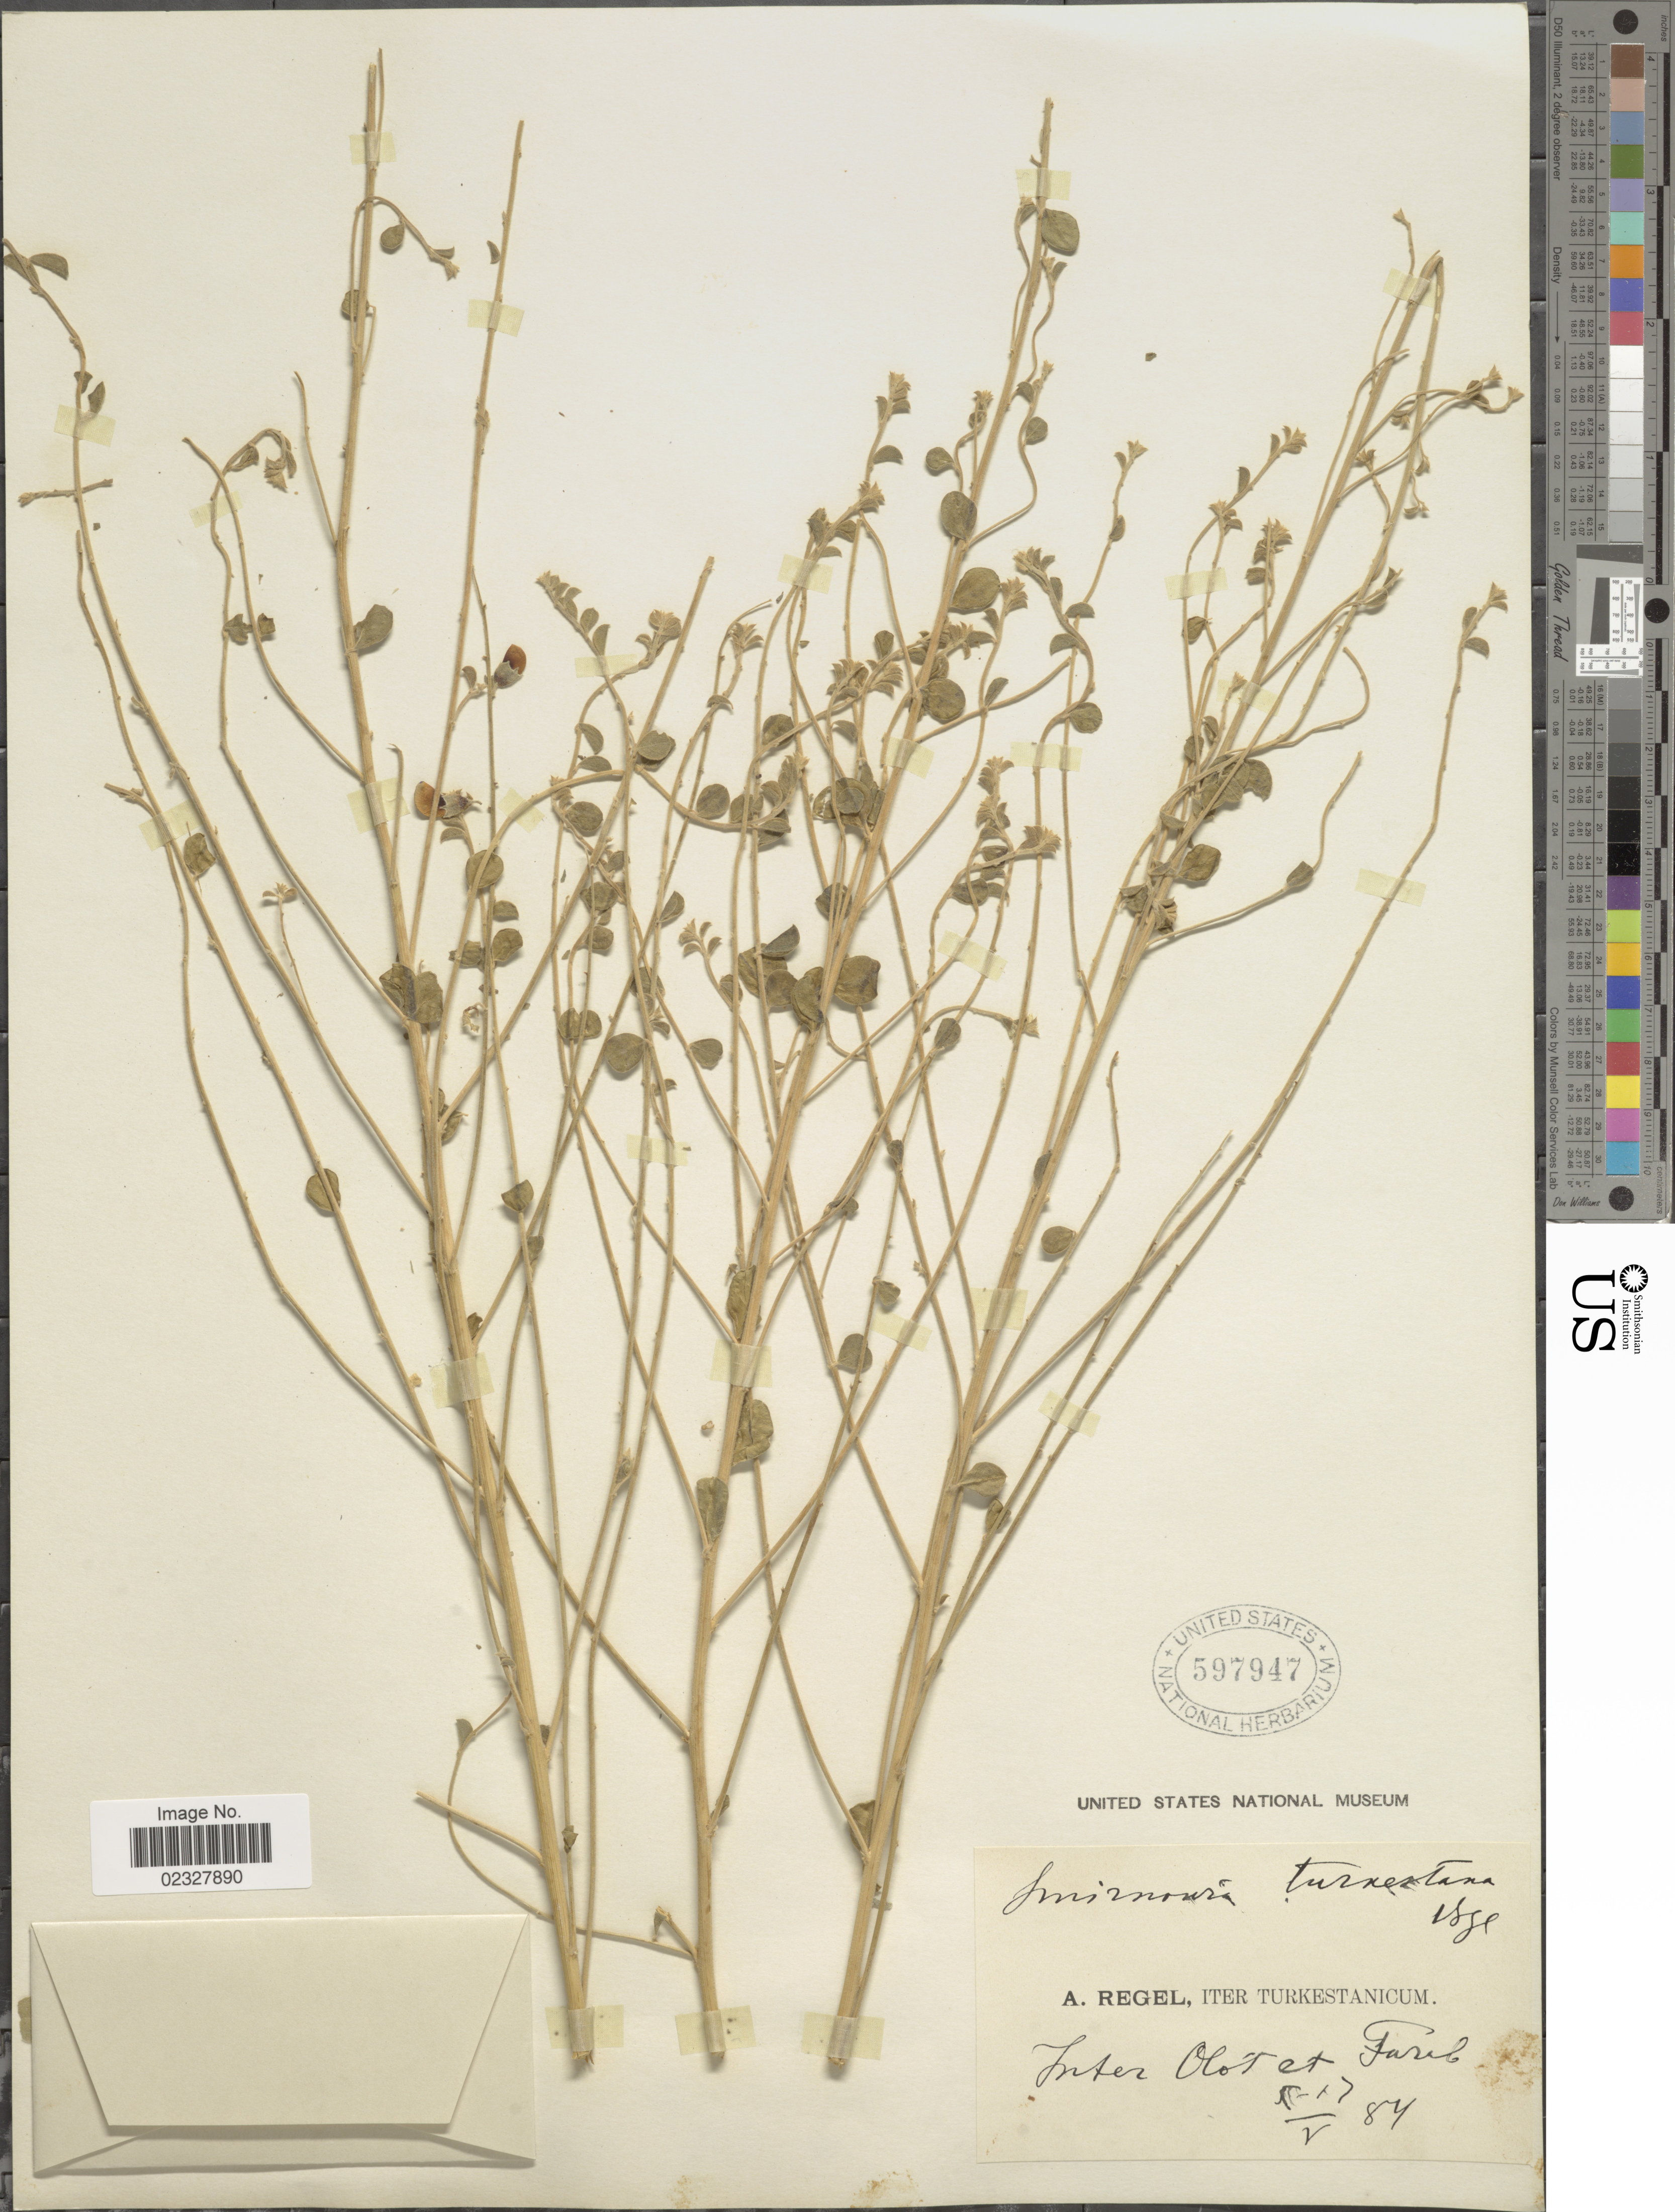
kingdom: Plantae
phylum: Tracheophyta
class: Magnoliopsida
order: Fabales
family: Fabaceae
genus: Smirnowia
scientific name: Smirnowia turkestana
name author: Bunge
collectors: A. Regel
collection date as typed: Transcribed d/m/y: 5/5/84 to 17/5/84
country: Iran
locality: Inter Otot et Farib [interpreted]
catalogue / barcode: US 597947